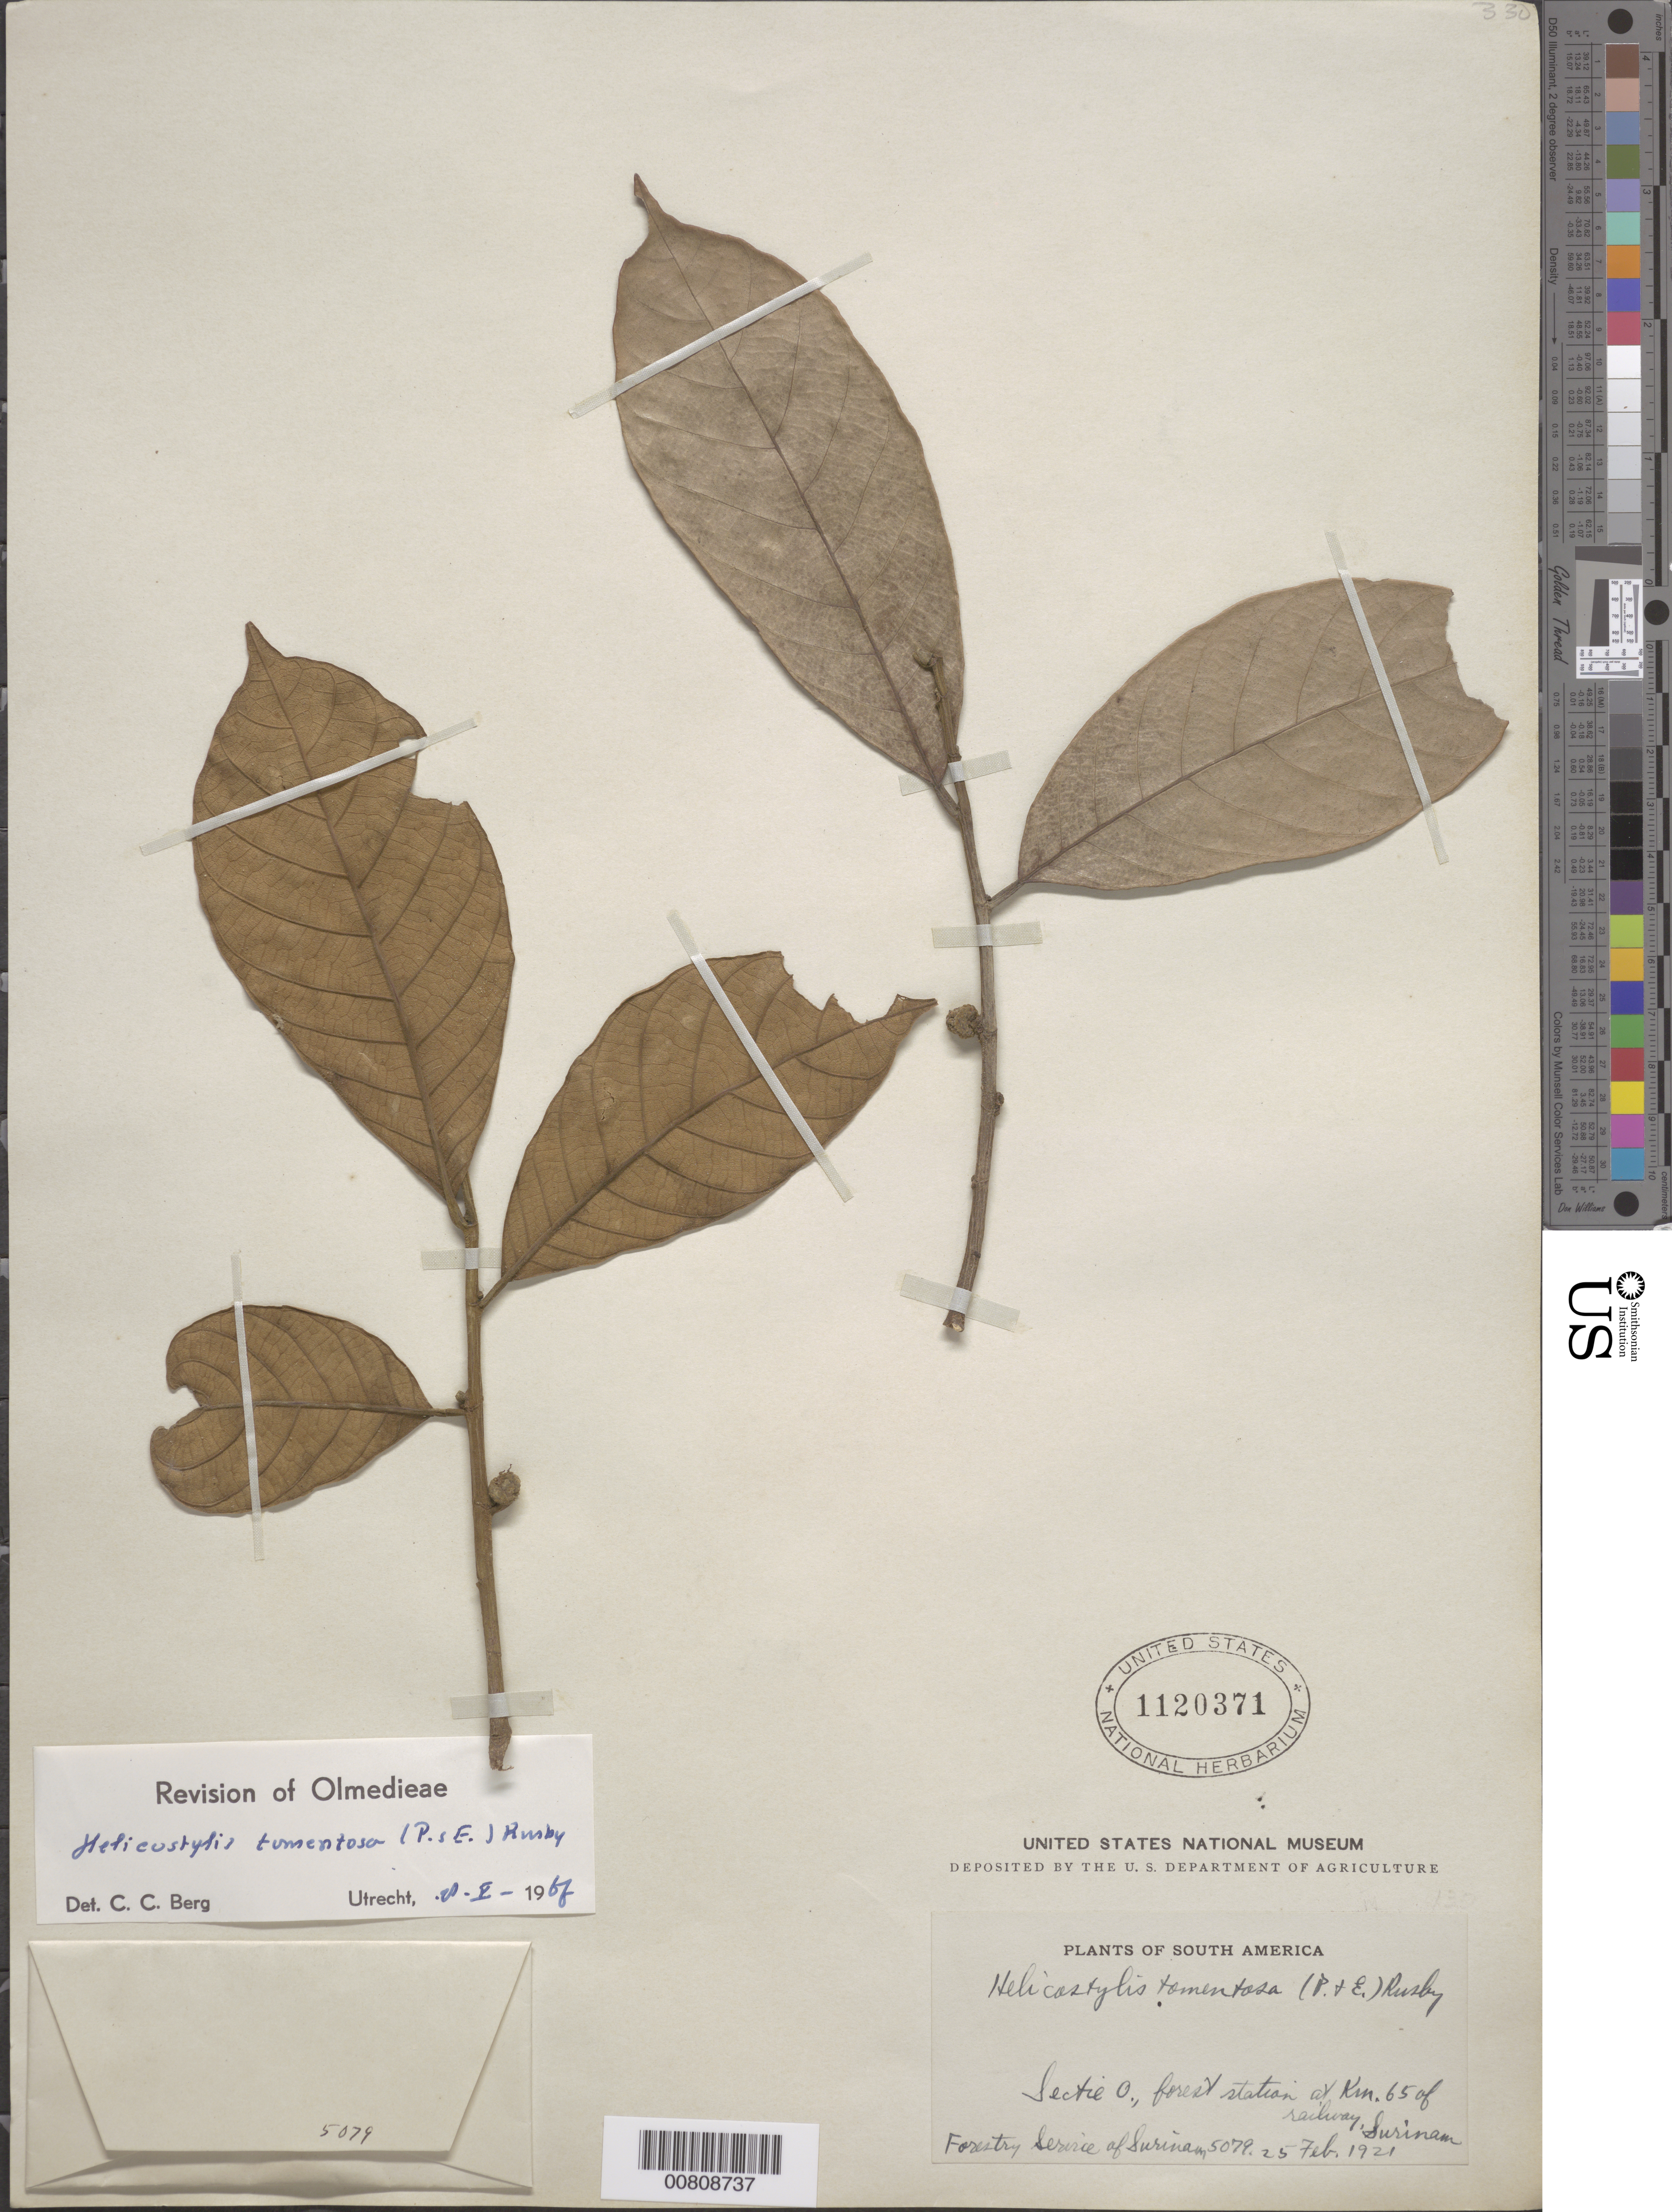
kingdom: Plantae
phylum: Tracheophyta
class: Magnoliopsida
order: Rosales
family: Moraceae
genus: Helicostylis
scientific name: Helicostylis tomentosa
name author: (Poepp. & Endl.) Rusby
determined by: Berg, C. C.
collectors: Forestry Bureau-Surinam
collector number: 5079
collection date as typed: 25-Feb-21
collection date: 1921-02-25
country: Suriname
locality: Sectie O, Forest Station, at km 65 of railway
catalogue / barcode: US 1120371